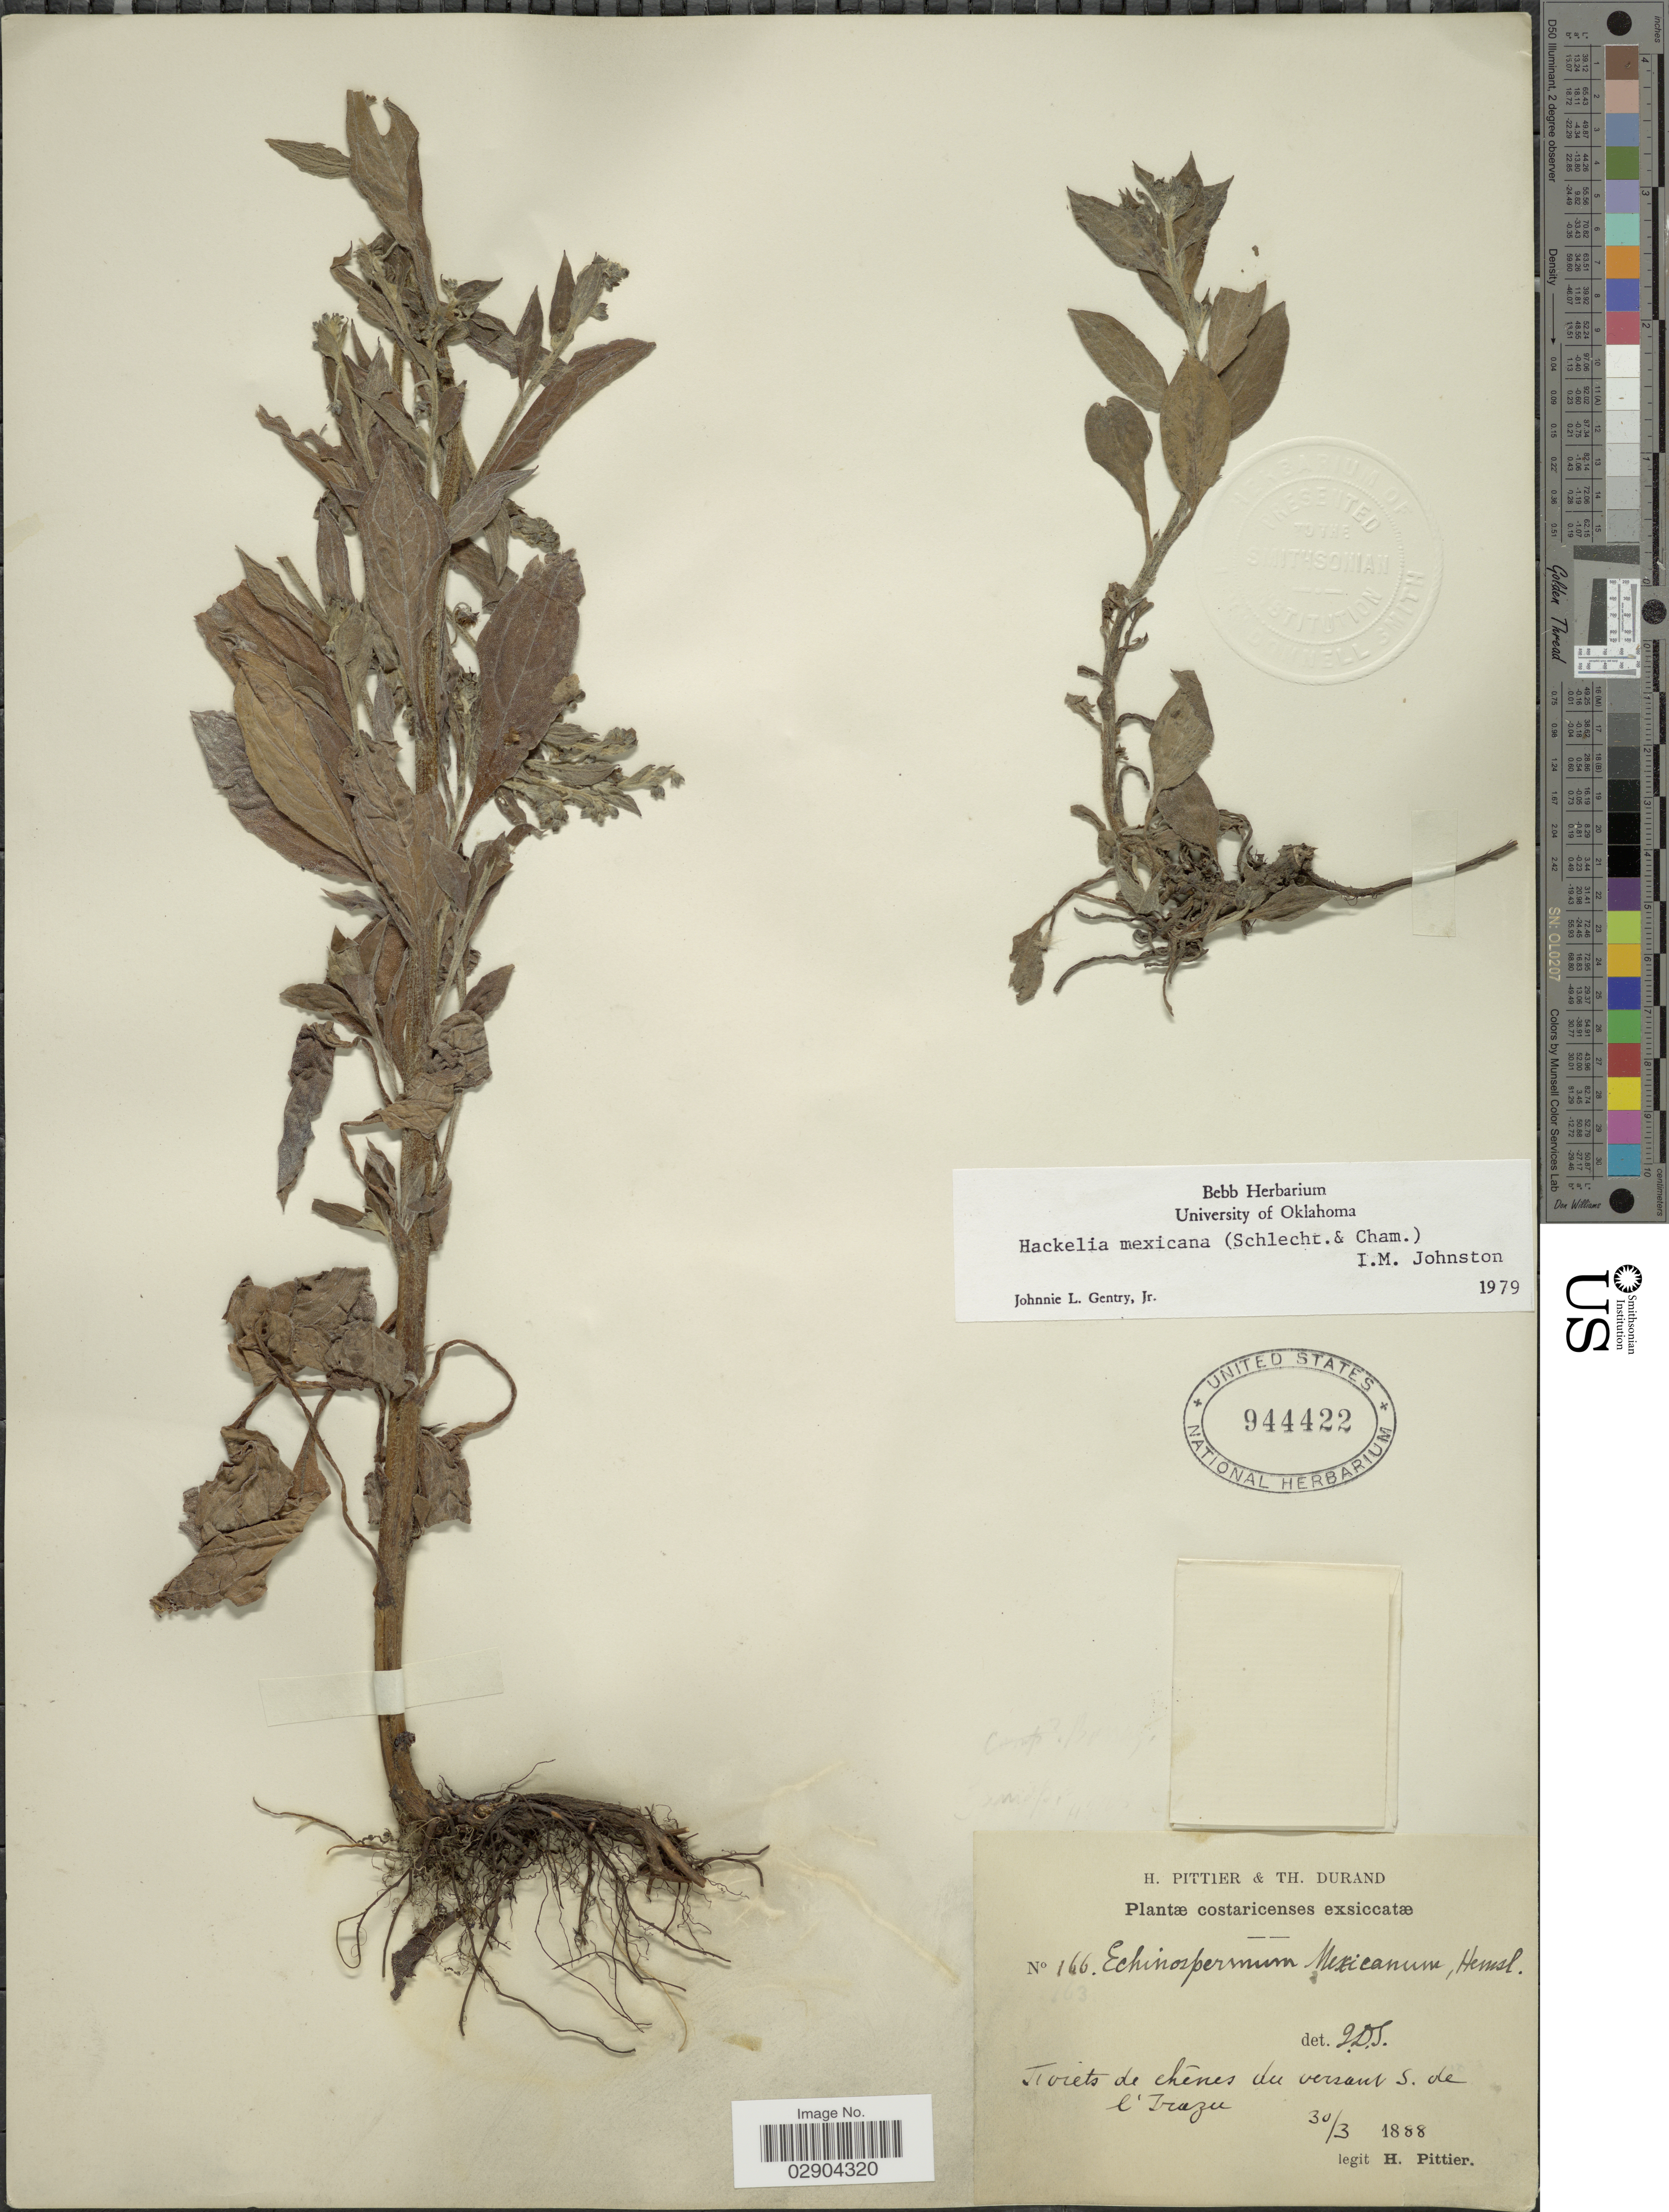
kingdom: Plantae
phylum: Tracheophyta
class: Magnoliopsida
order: Boraginales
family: Boraginaceae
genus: Hackelia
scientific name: Hackelia mexicana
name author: (Schltdl. & Cham.) I.M. Johnst.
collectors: H. F. Pittier & T. Durand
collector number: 166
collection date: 1888-03-30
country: Costa Rica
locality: Forests de chénes du versant S. de l'Trazu.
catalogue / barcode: US 944422